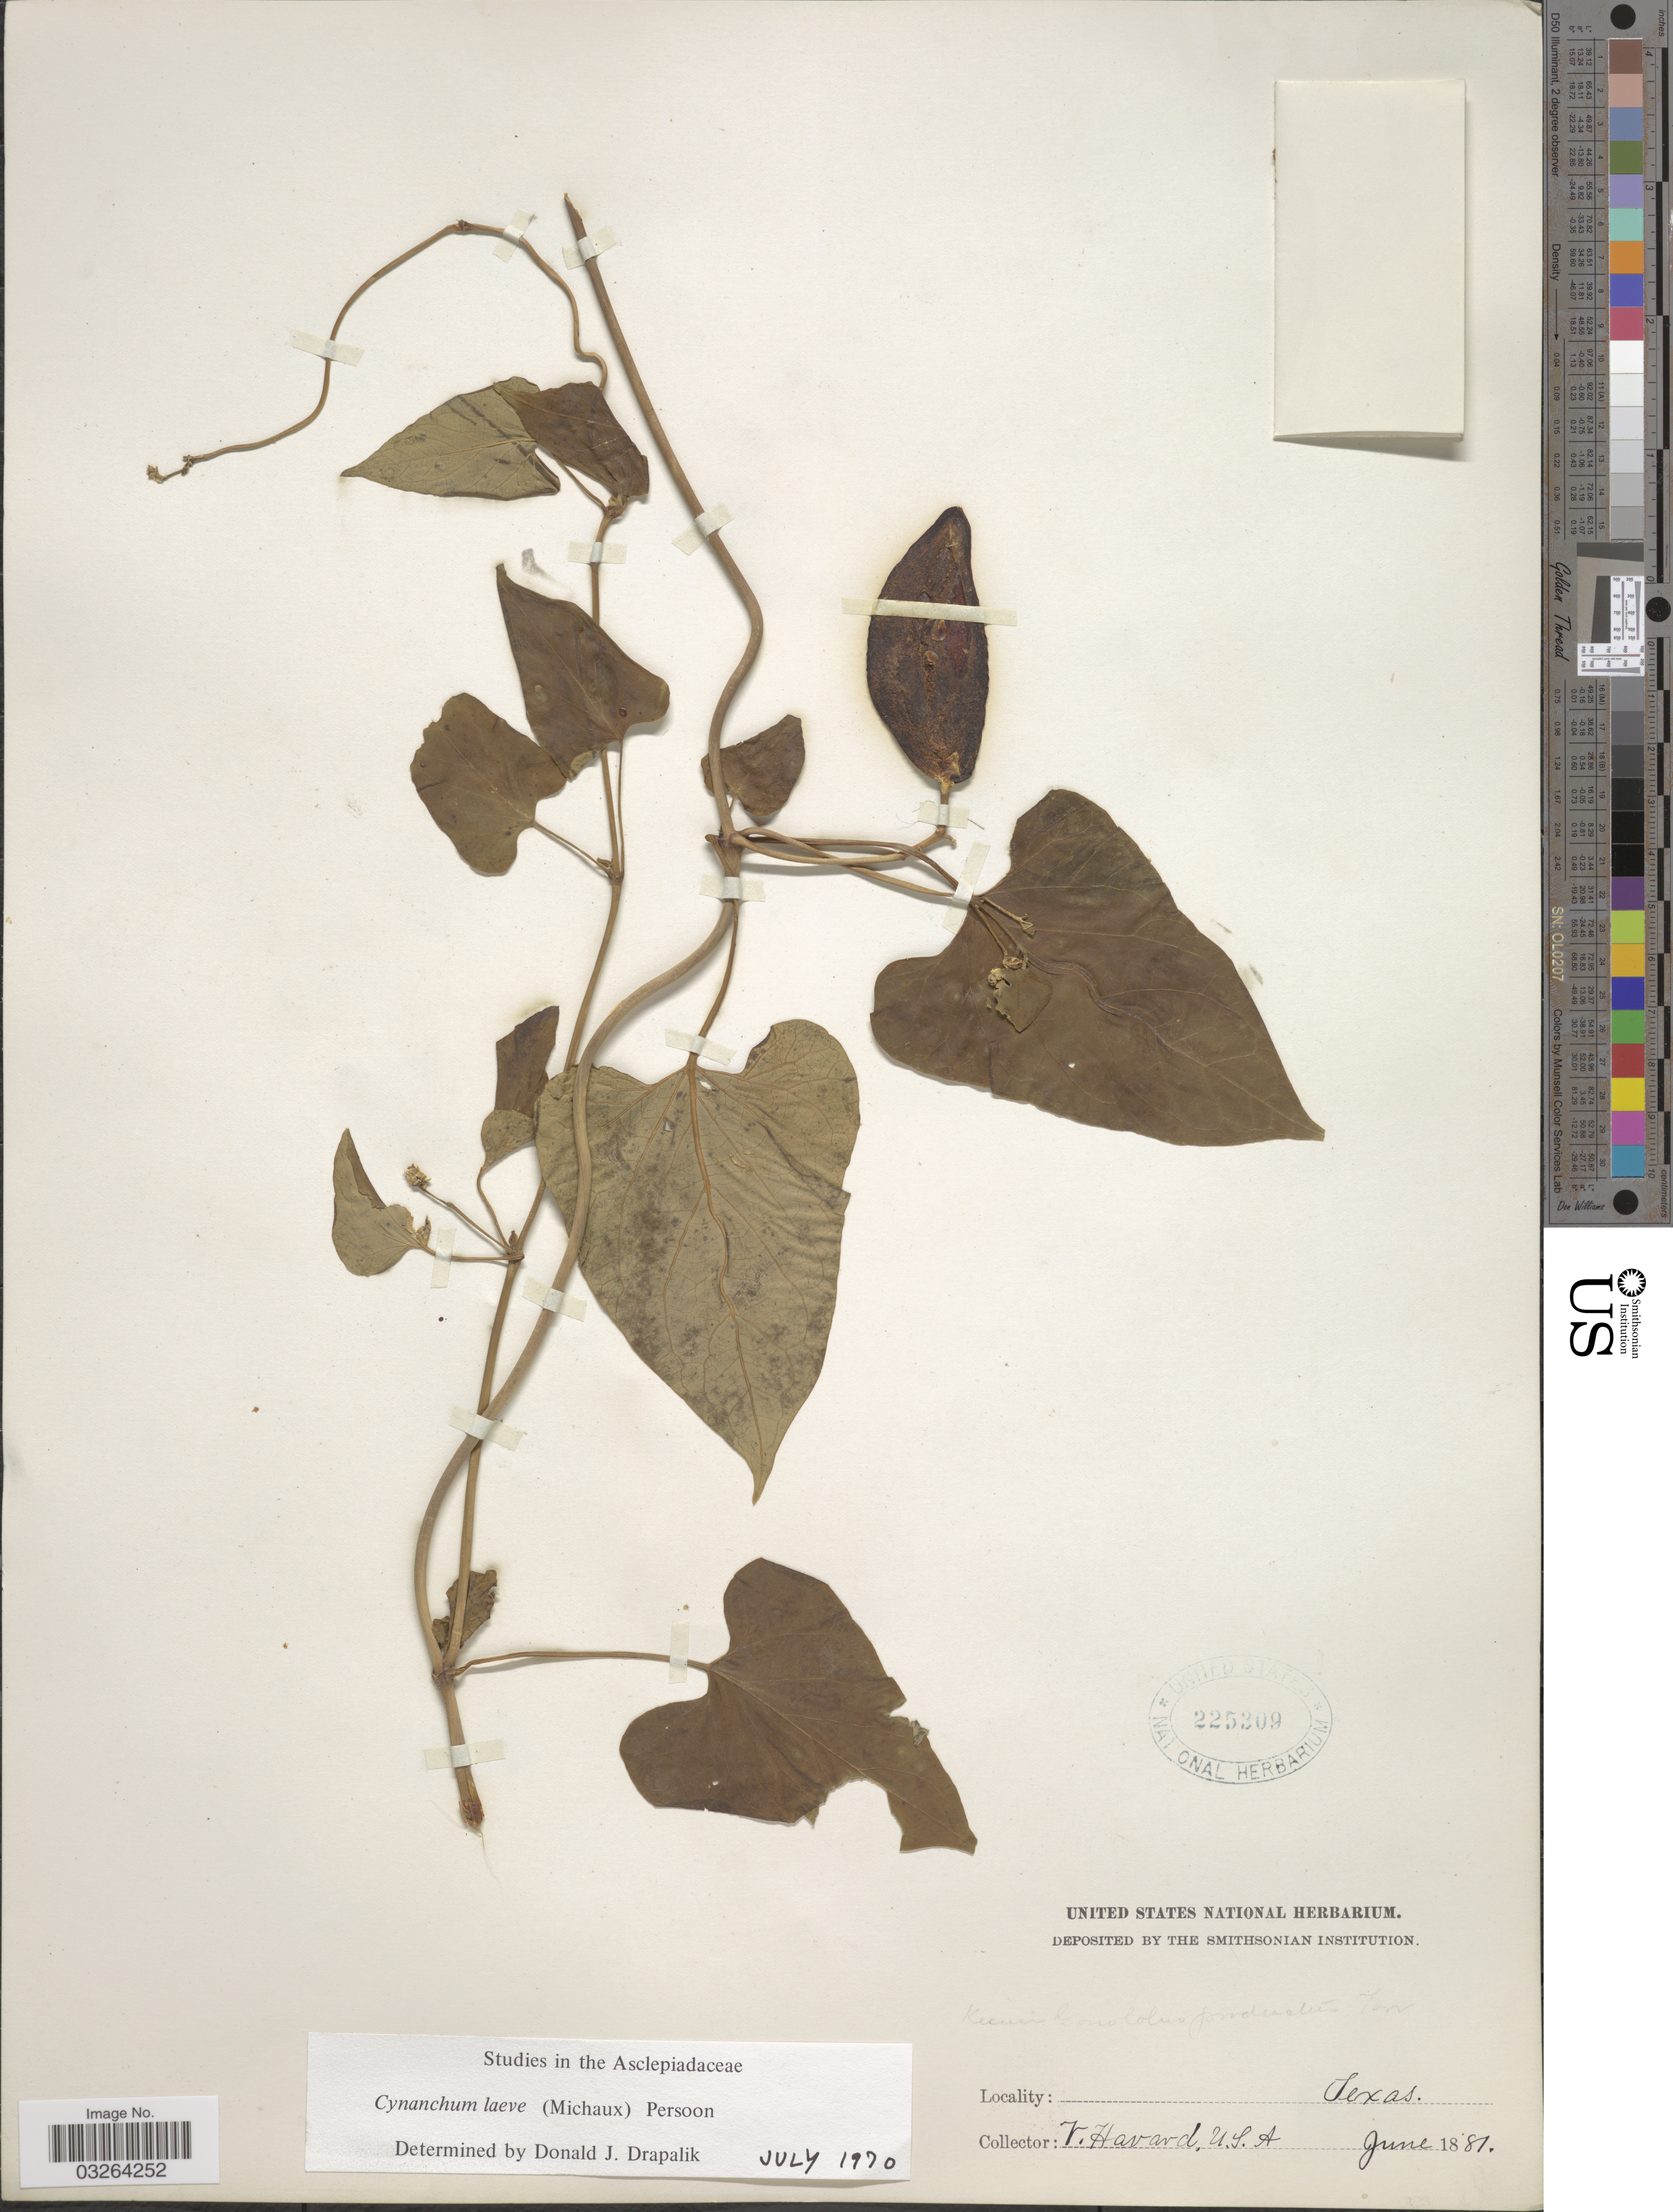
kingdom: Plantae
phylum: Tracheophyta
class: Magnoliopsida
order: Gentianales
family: Apocynaceae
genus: Cynanchum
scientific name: Cynanchum laeve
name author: (Michx.) Pers.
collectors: V. Harvard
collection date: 1881-06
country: United States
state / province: Texas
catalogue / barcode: US 225309